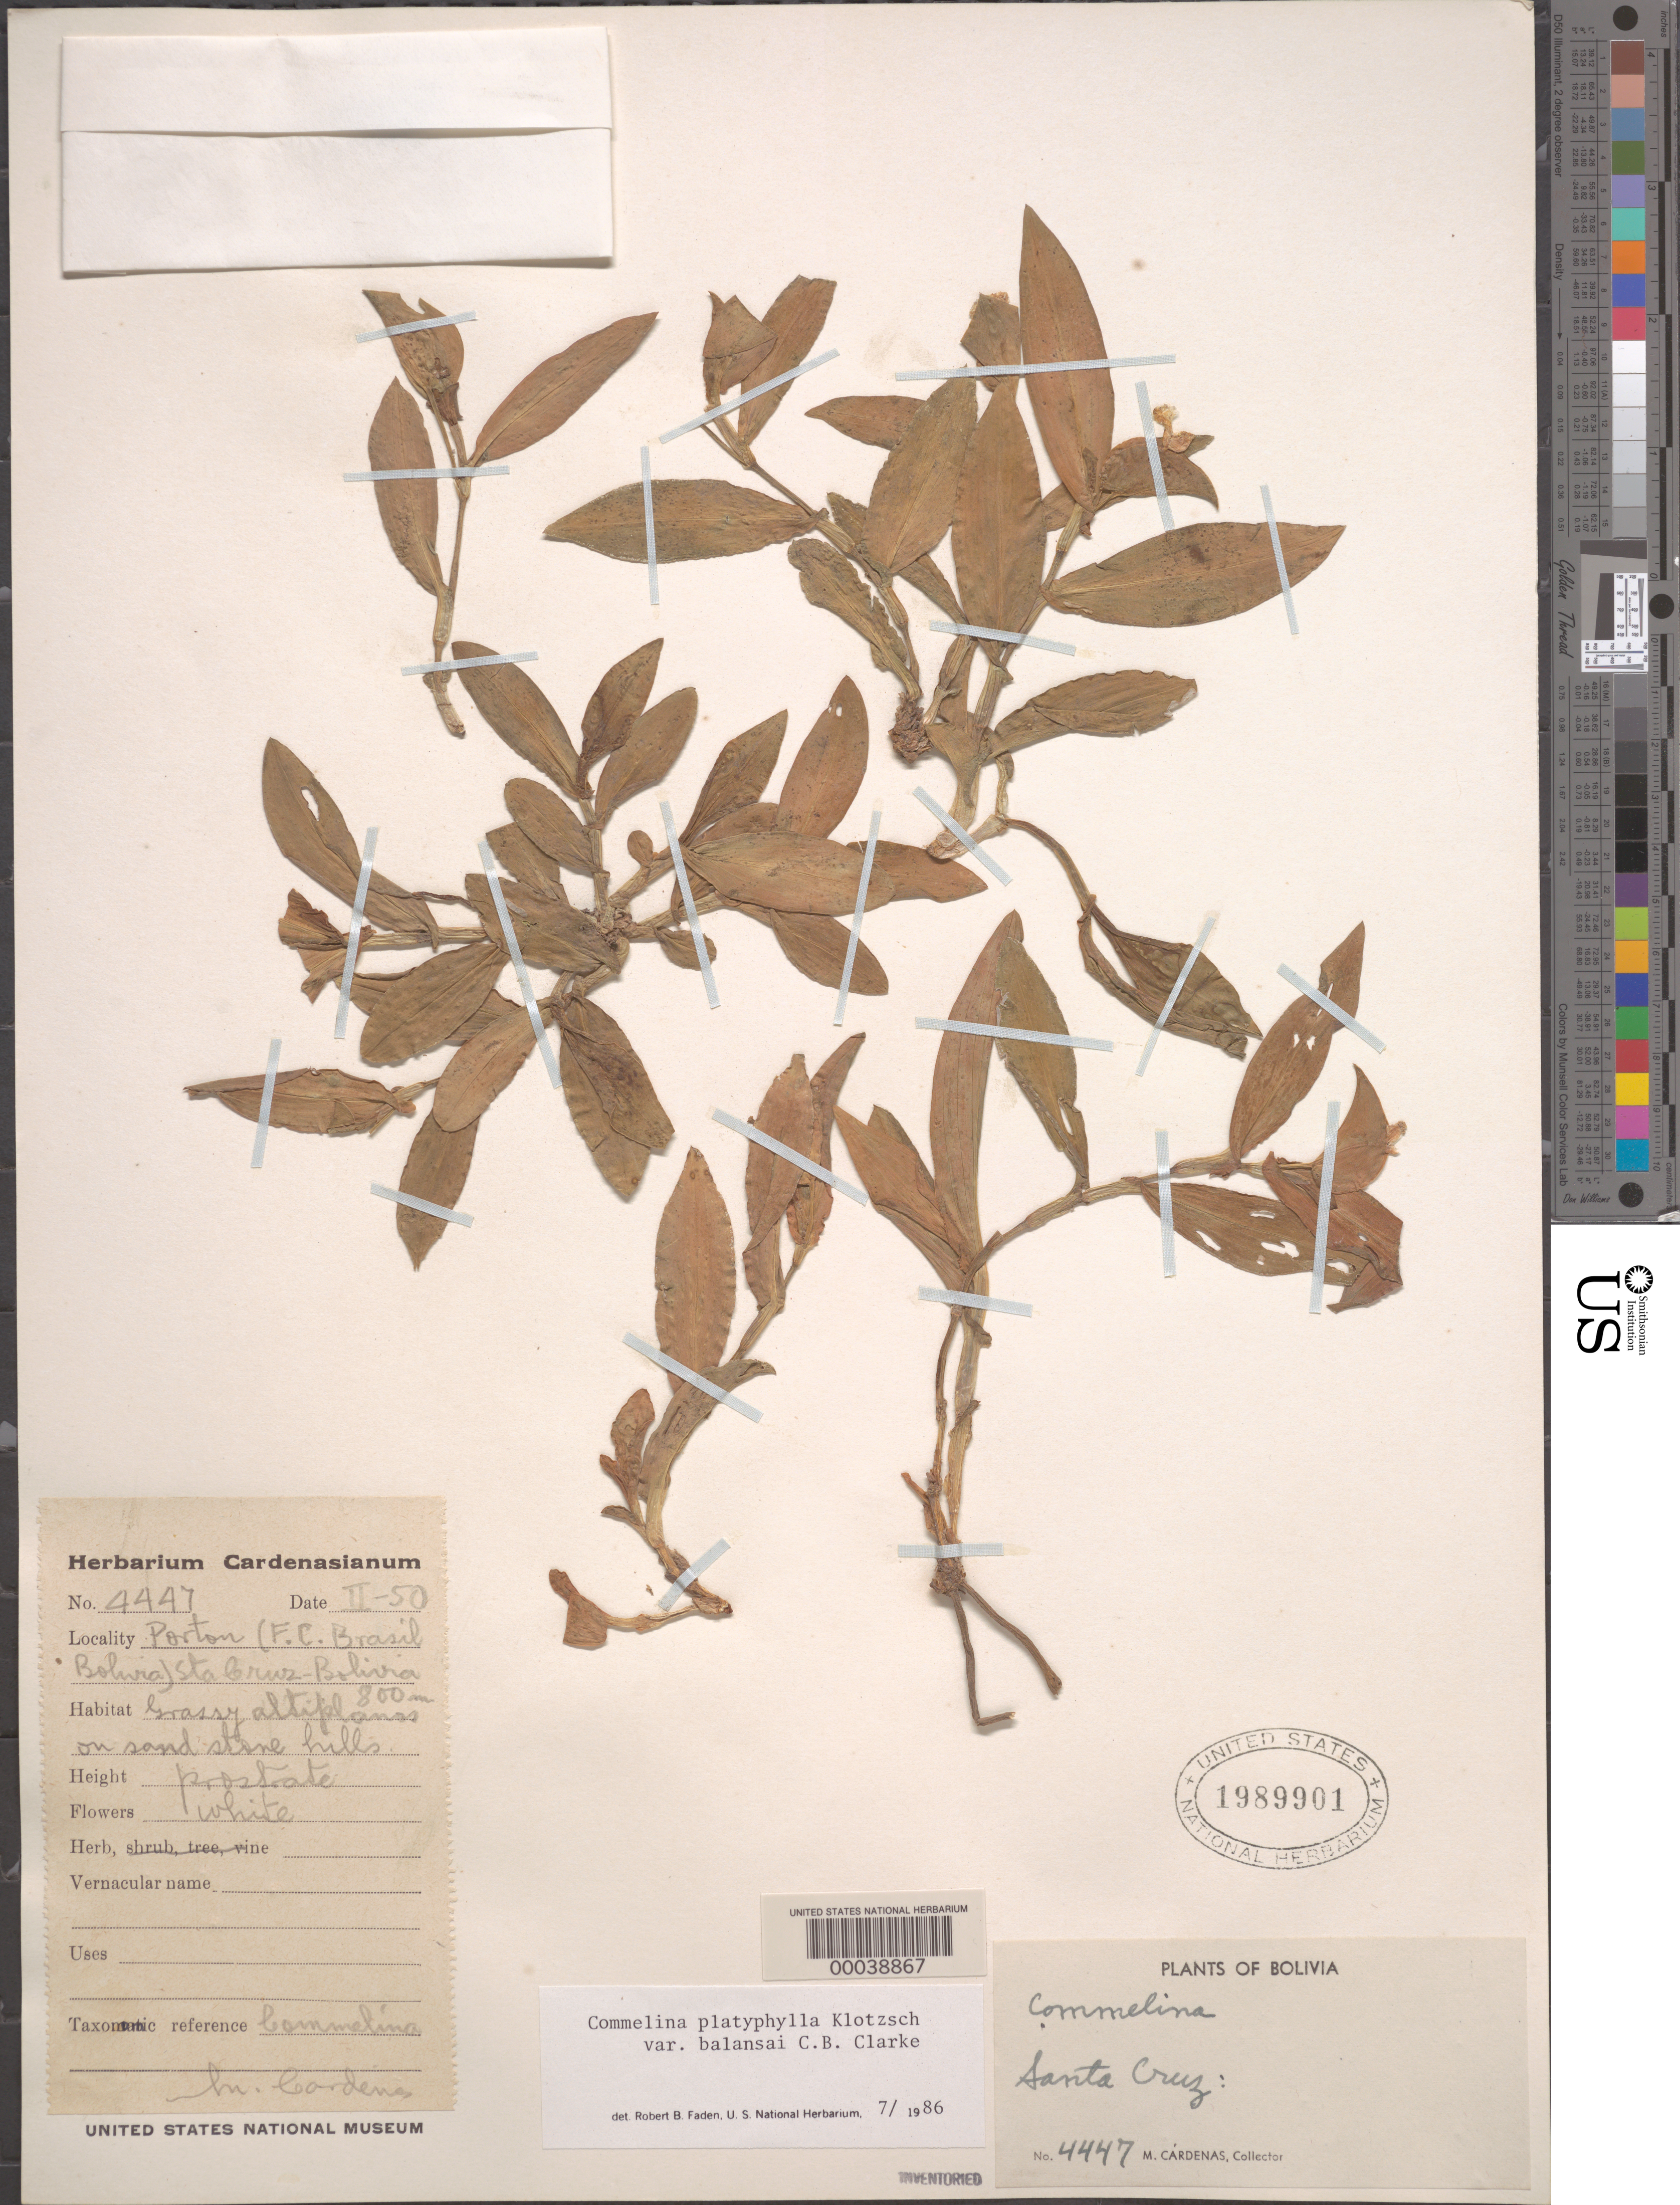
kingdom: Plantae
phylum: Tracheophyta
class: Liliopsida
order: Commelinales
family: Commelinaceae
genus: Commelina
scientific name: Commelina platyphylla var. balansai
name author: C.B. Clarke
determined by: Faden, Robert B., (US), Smithsonian Institution - National Museum of Natural History (UNITED STATES)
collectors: M. Cárdenas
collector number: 4447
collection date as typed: Feb 1950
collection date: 1950-02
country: Bolivia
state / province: Santa Cruz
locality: Porton, near brazilian border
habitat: Grassy area on sandstone hill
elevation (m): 800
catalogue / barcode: US 1989901